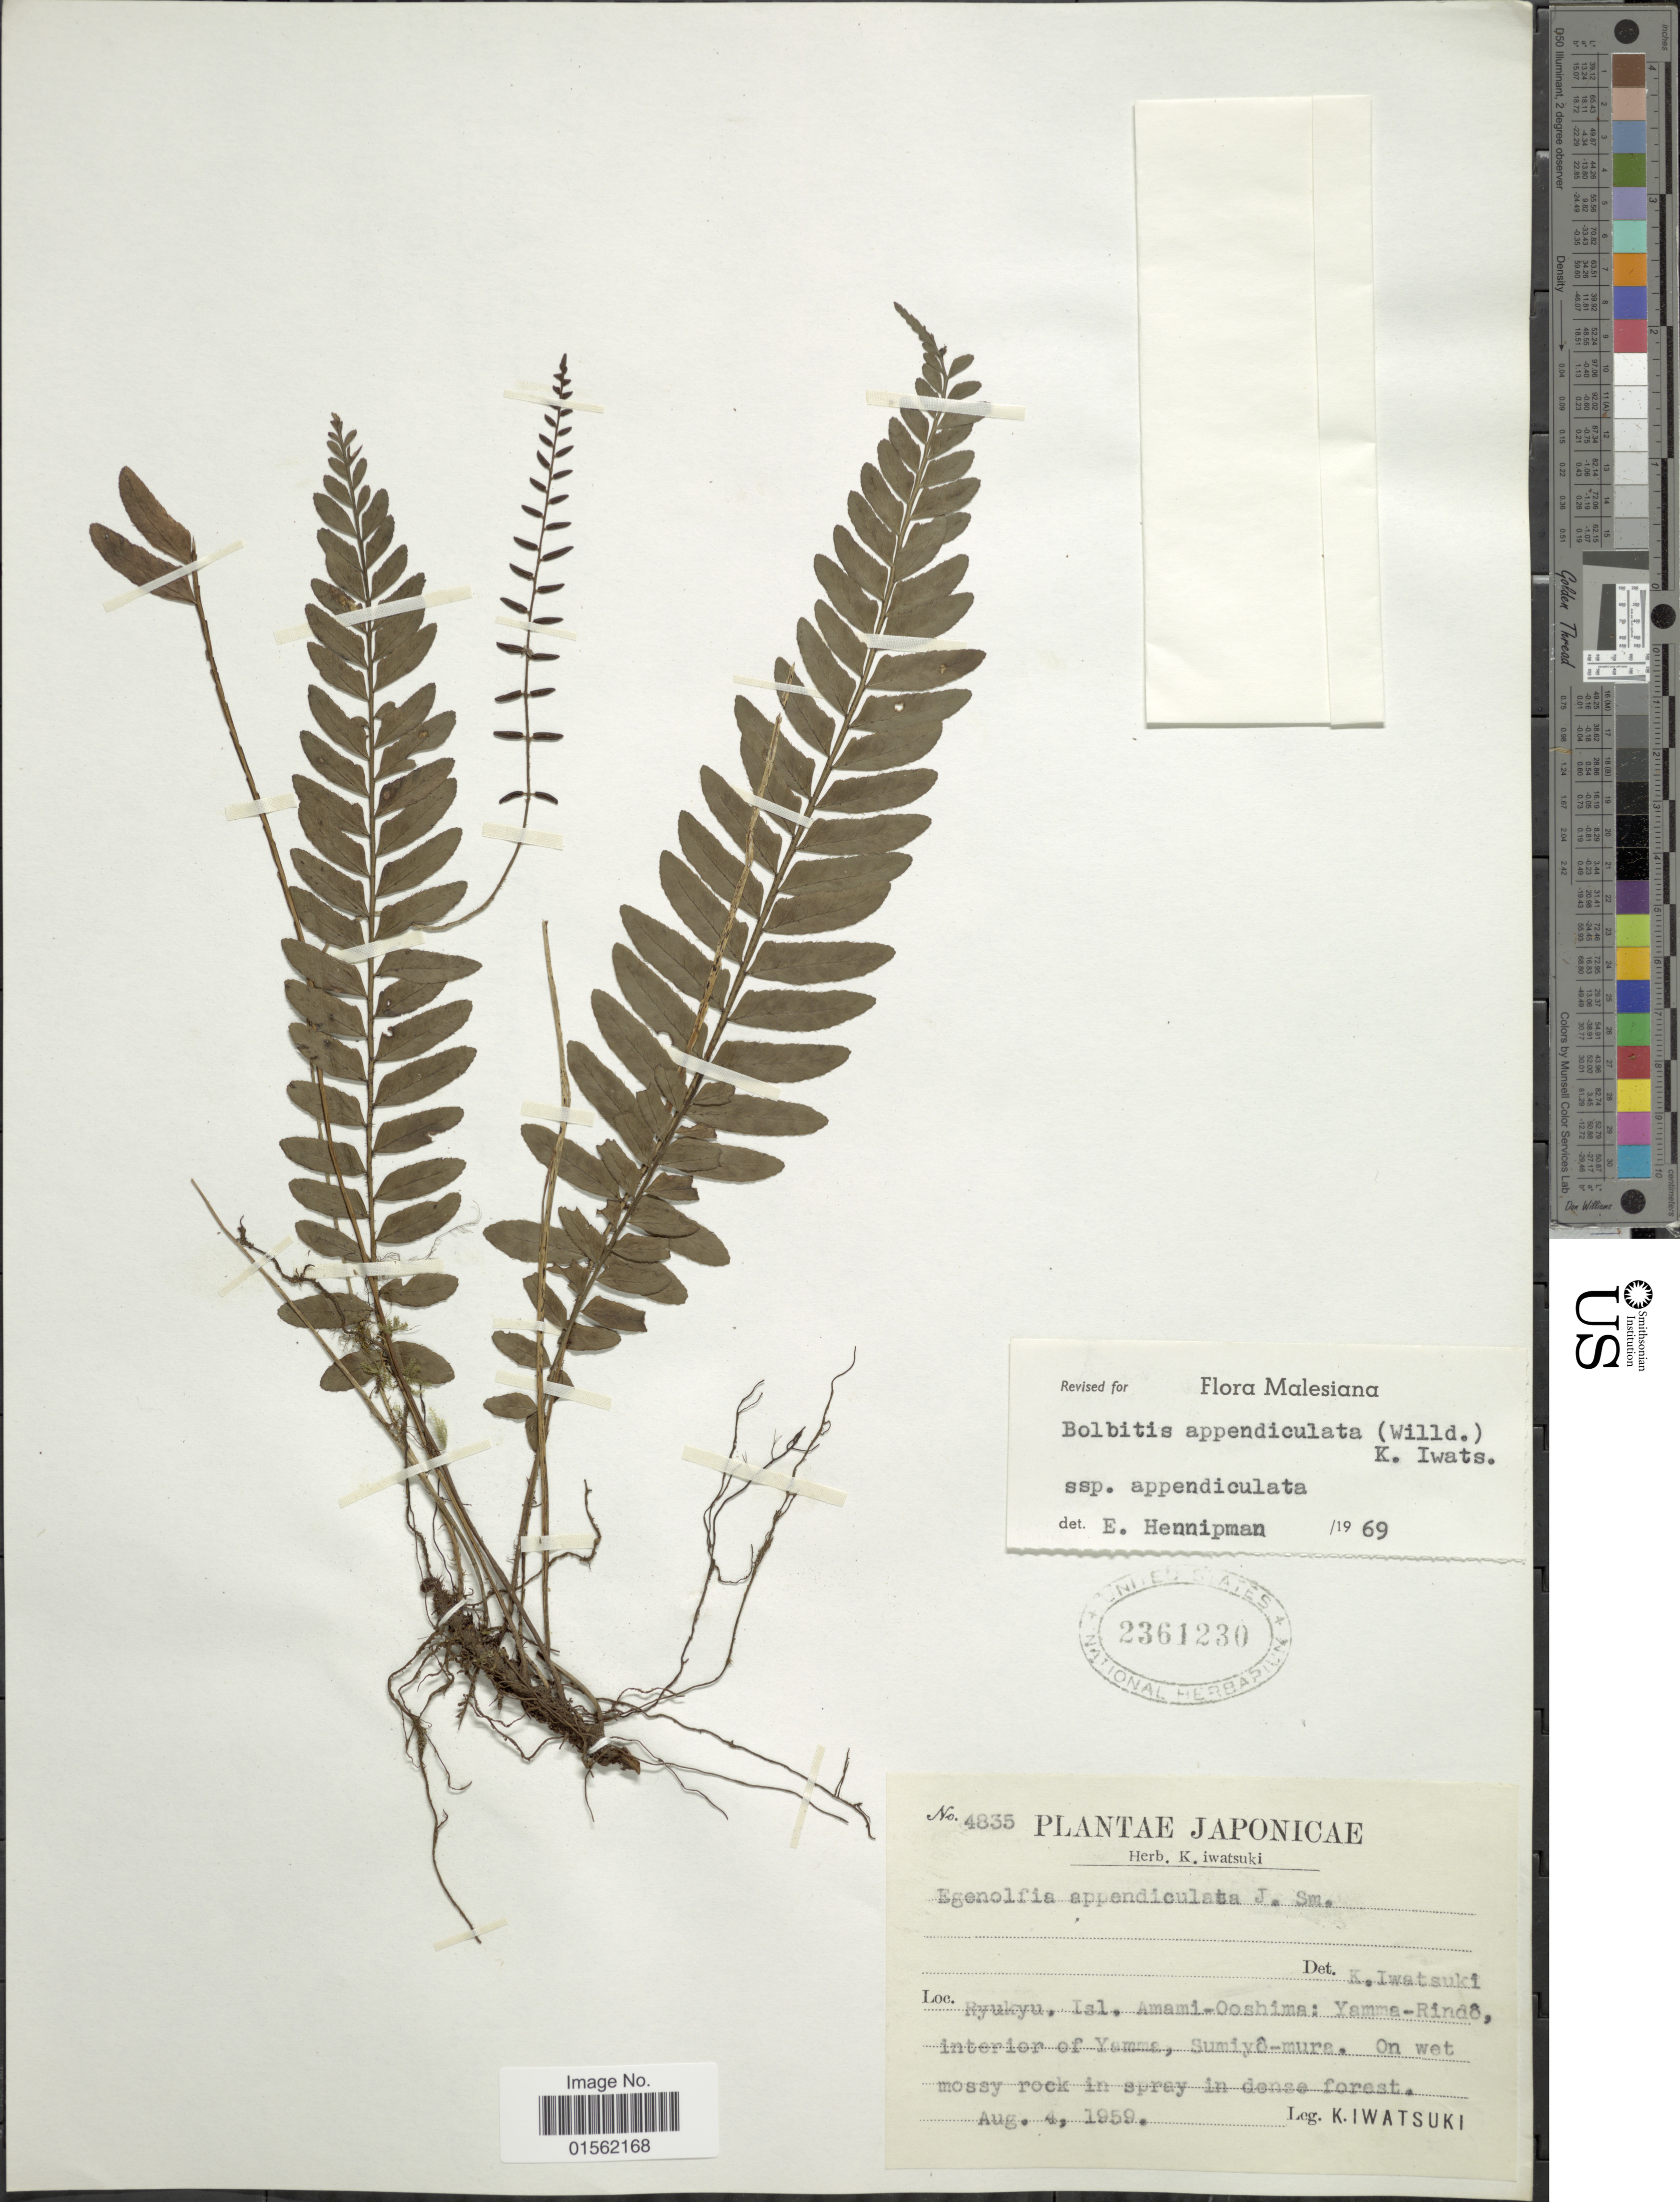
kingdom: Plantae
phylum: Tracheophyta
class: Polypodiopsida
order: Polypodiales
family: Dryopteridaceae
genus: Bolbitis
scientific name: Bolbitis appendiculata var. appendiculata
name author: (Willd.) K. Iwats.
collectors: K. Iwatsuki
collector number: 4835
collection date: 1959-08-04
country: Japan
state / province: Okinawa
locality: Ryukyu, Isl. Amami- Ooshima: Yamma-Rindô, interior of Yamma, Sumiyô-mura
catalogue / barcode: US 2361230